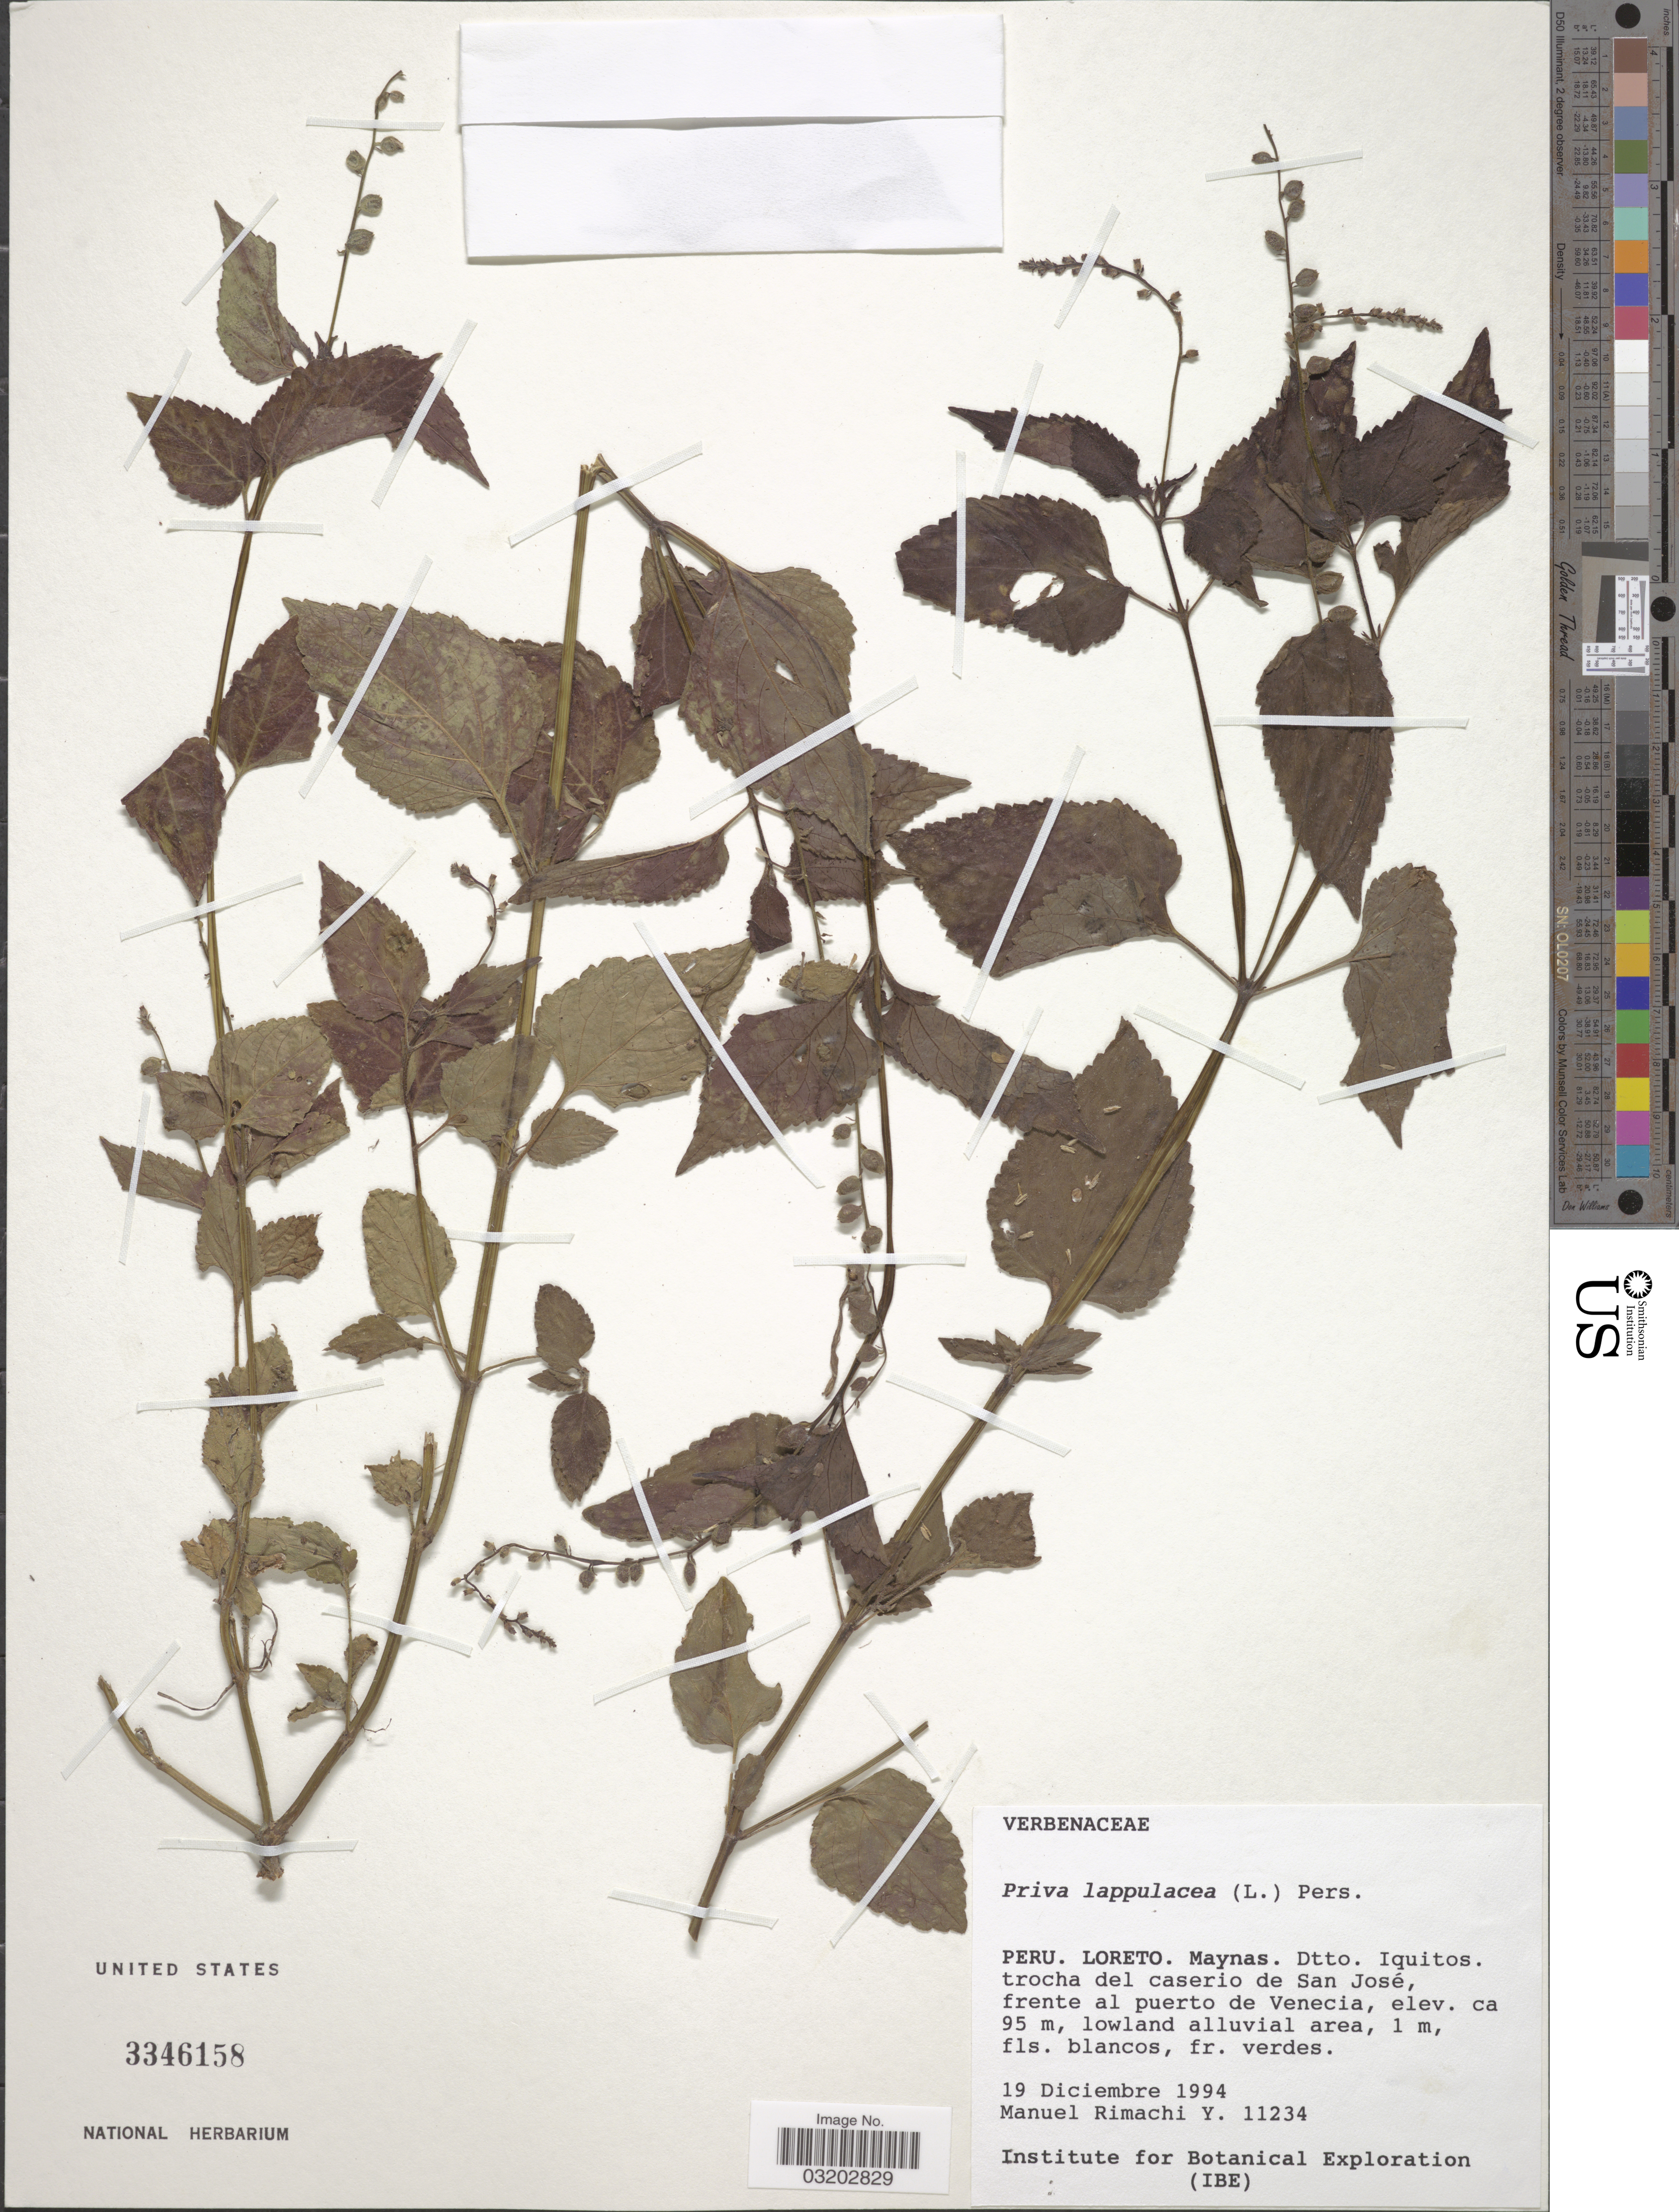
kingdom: Plantae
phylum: Tracheophyta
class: Magnoliopsida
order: Lamiales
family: Verbenaceae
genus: Priva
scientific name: Priva lappulacea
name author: (L.) Pers.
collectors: M. Rimachi Y.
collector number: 11234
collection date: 1994-12-19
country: Peru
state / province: Loreto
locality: Maynas. Dtto. Iquitos. trocha del caserio de San José, frente al puerto de Venecia.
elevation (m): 95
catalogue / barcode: US 3346158